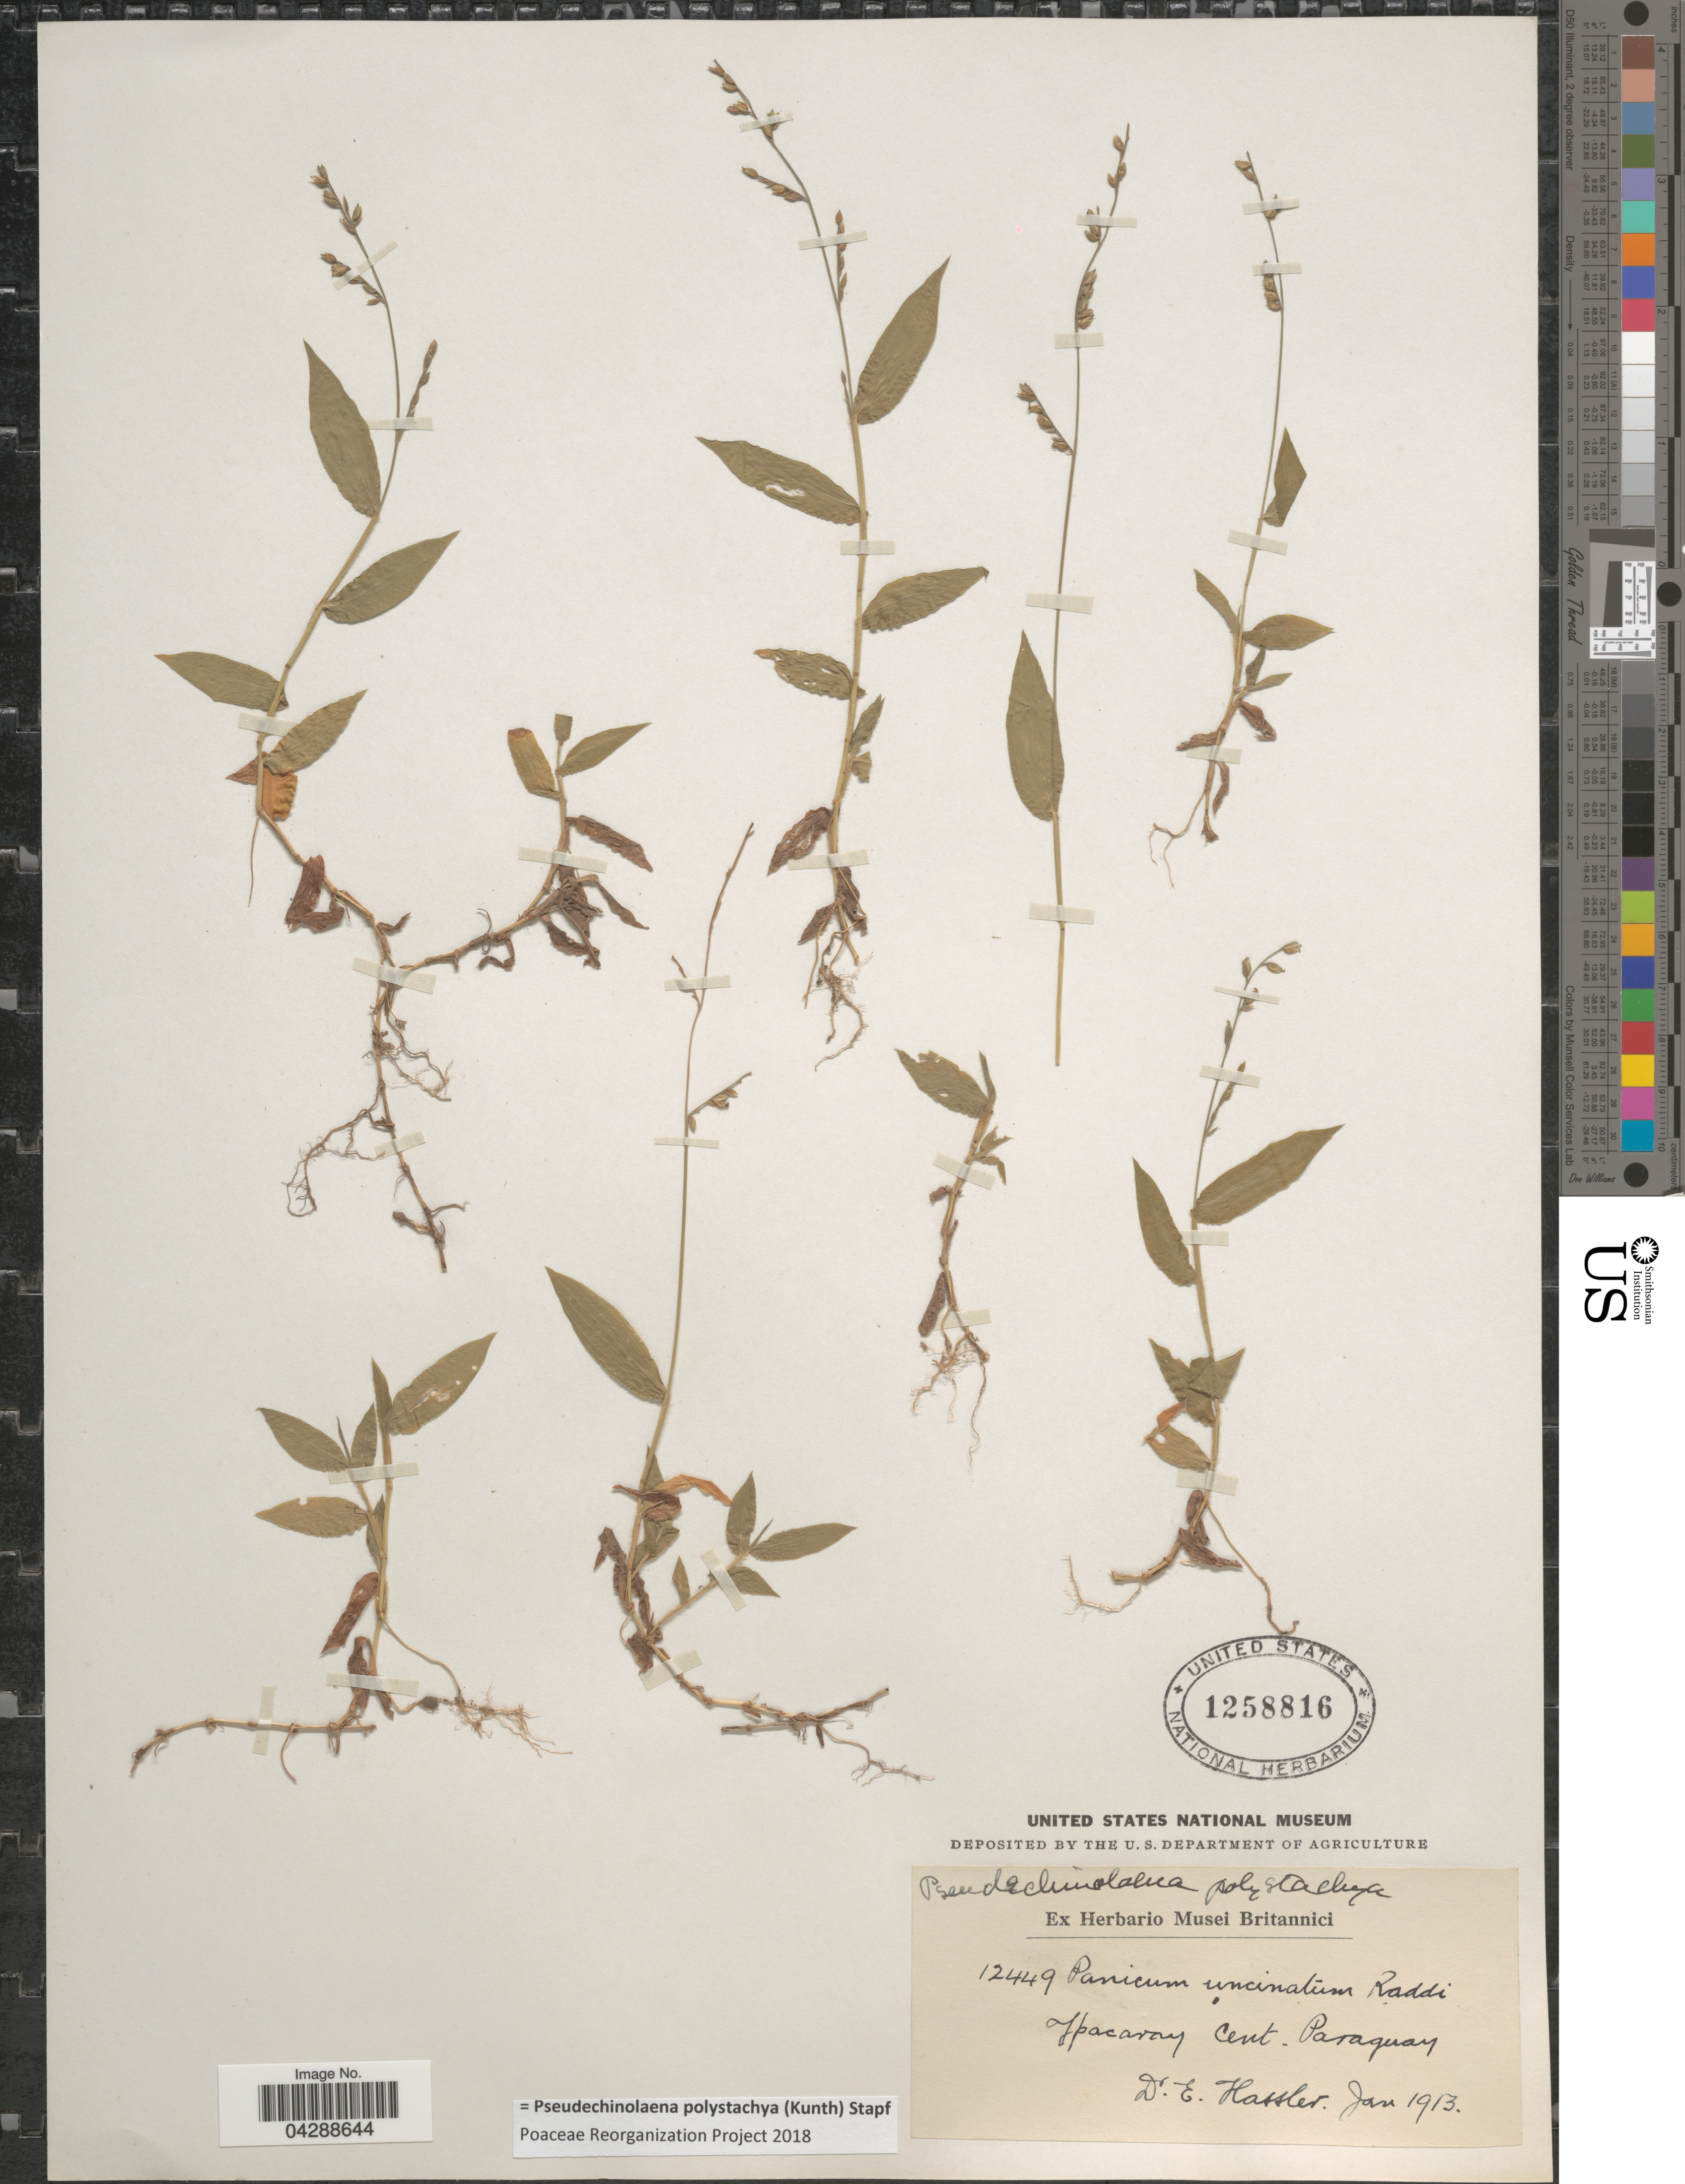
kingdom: Plantae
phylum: Tracheophyta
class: Liliopsida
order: Poales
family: Poaceae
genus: Pseudechinolaena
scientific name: Pseudechinolaena polystachya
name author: (Kunth) Stapf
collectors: E. Hassler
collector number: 12449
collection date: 1913-01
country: Paraguay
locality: Ipacaray Cent.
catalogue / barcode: US 1258816